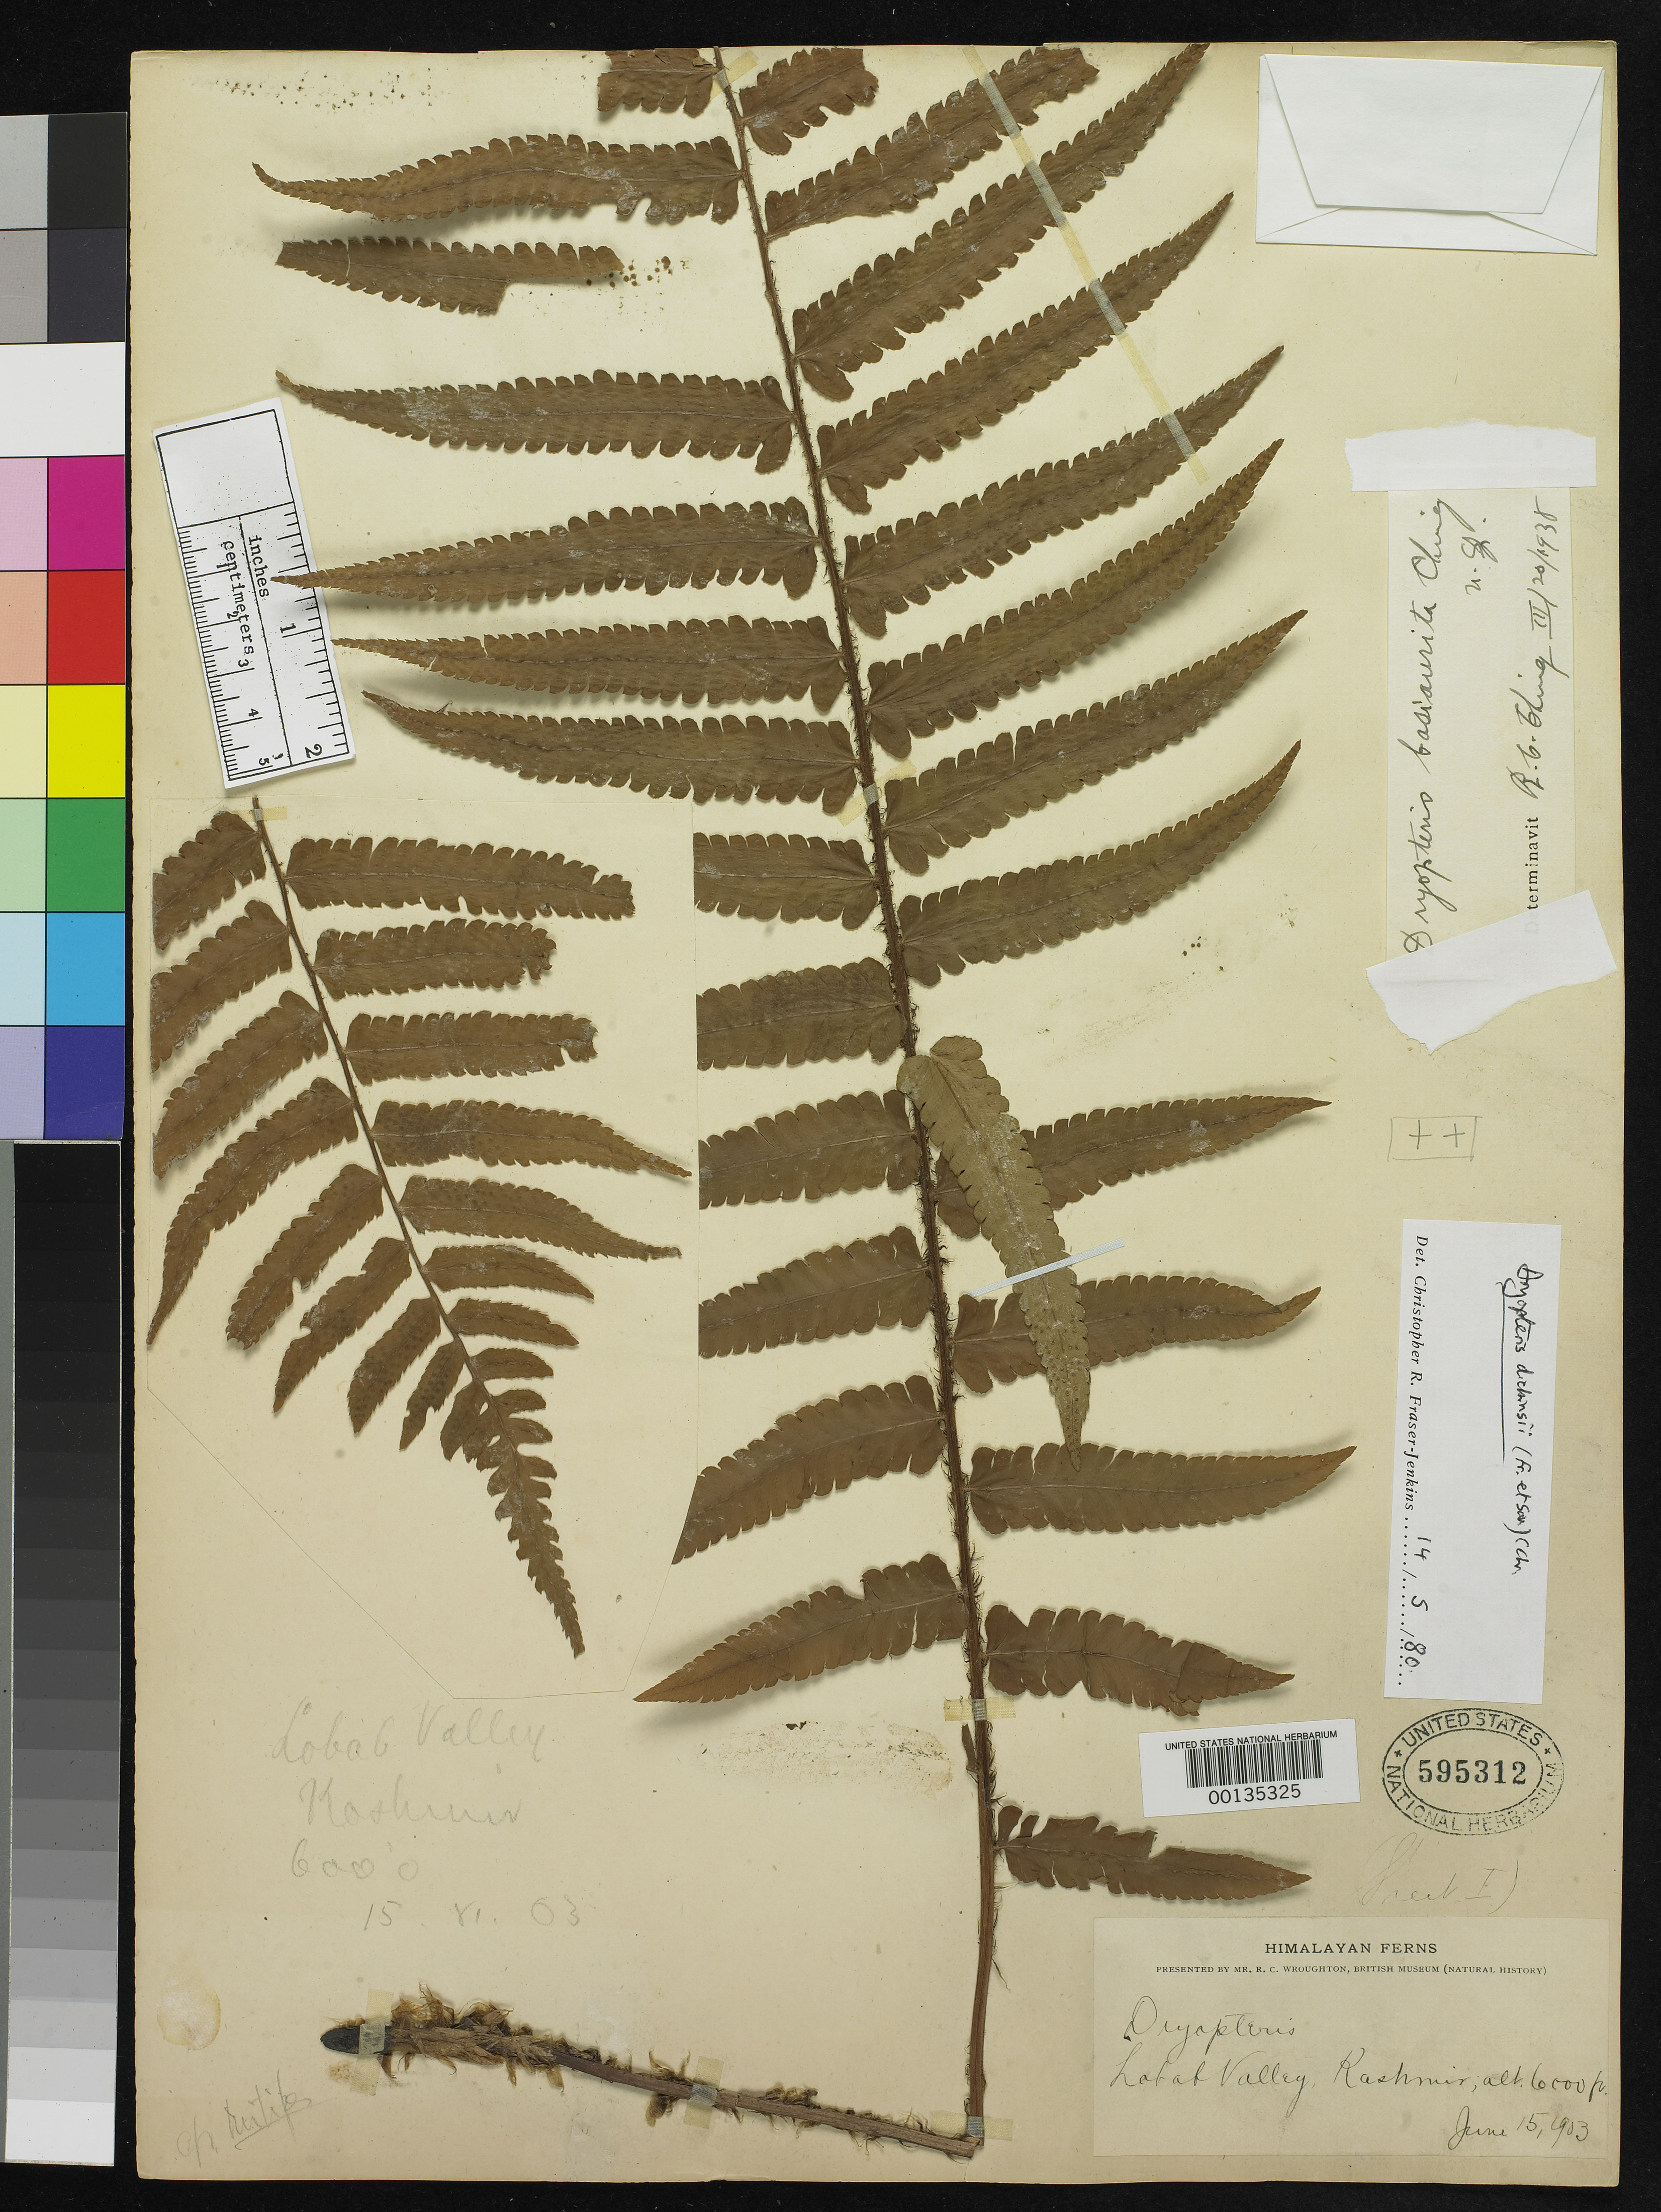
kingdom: Plantae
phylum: Tracheophyta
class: Polypodiopsida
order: Polypodiales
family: Dryopteridaceae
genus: Dryopteris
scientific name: Dryopteris basiaurita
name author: Ching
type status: Holotype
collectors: R. Wroughton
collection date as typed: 15 Jun 1903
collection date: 1903-06-15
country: India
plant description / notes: One of 5 duplicates at US with consecutive sheet numbers (USNH 595312-595316); only sheets 595312 & 595313 are annotated "Sheet I" and "Sheet II", respectively; only sheets 595314, 595315 & 595316 are annotated "type" by Ching.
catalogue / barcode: US 595312